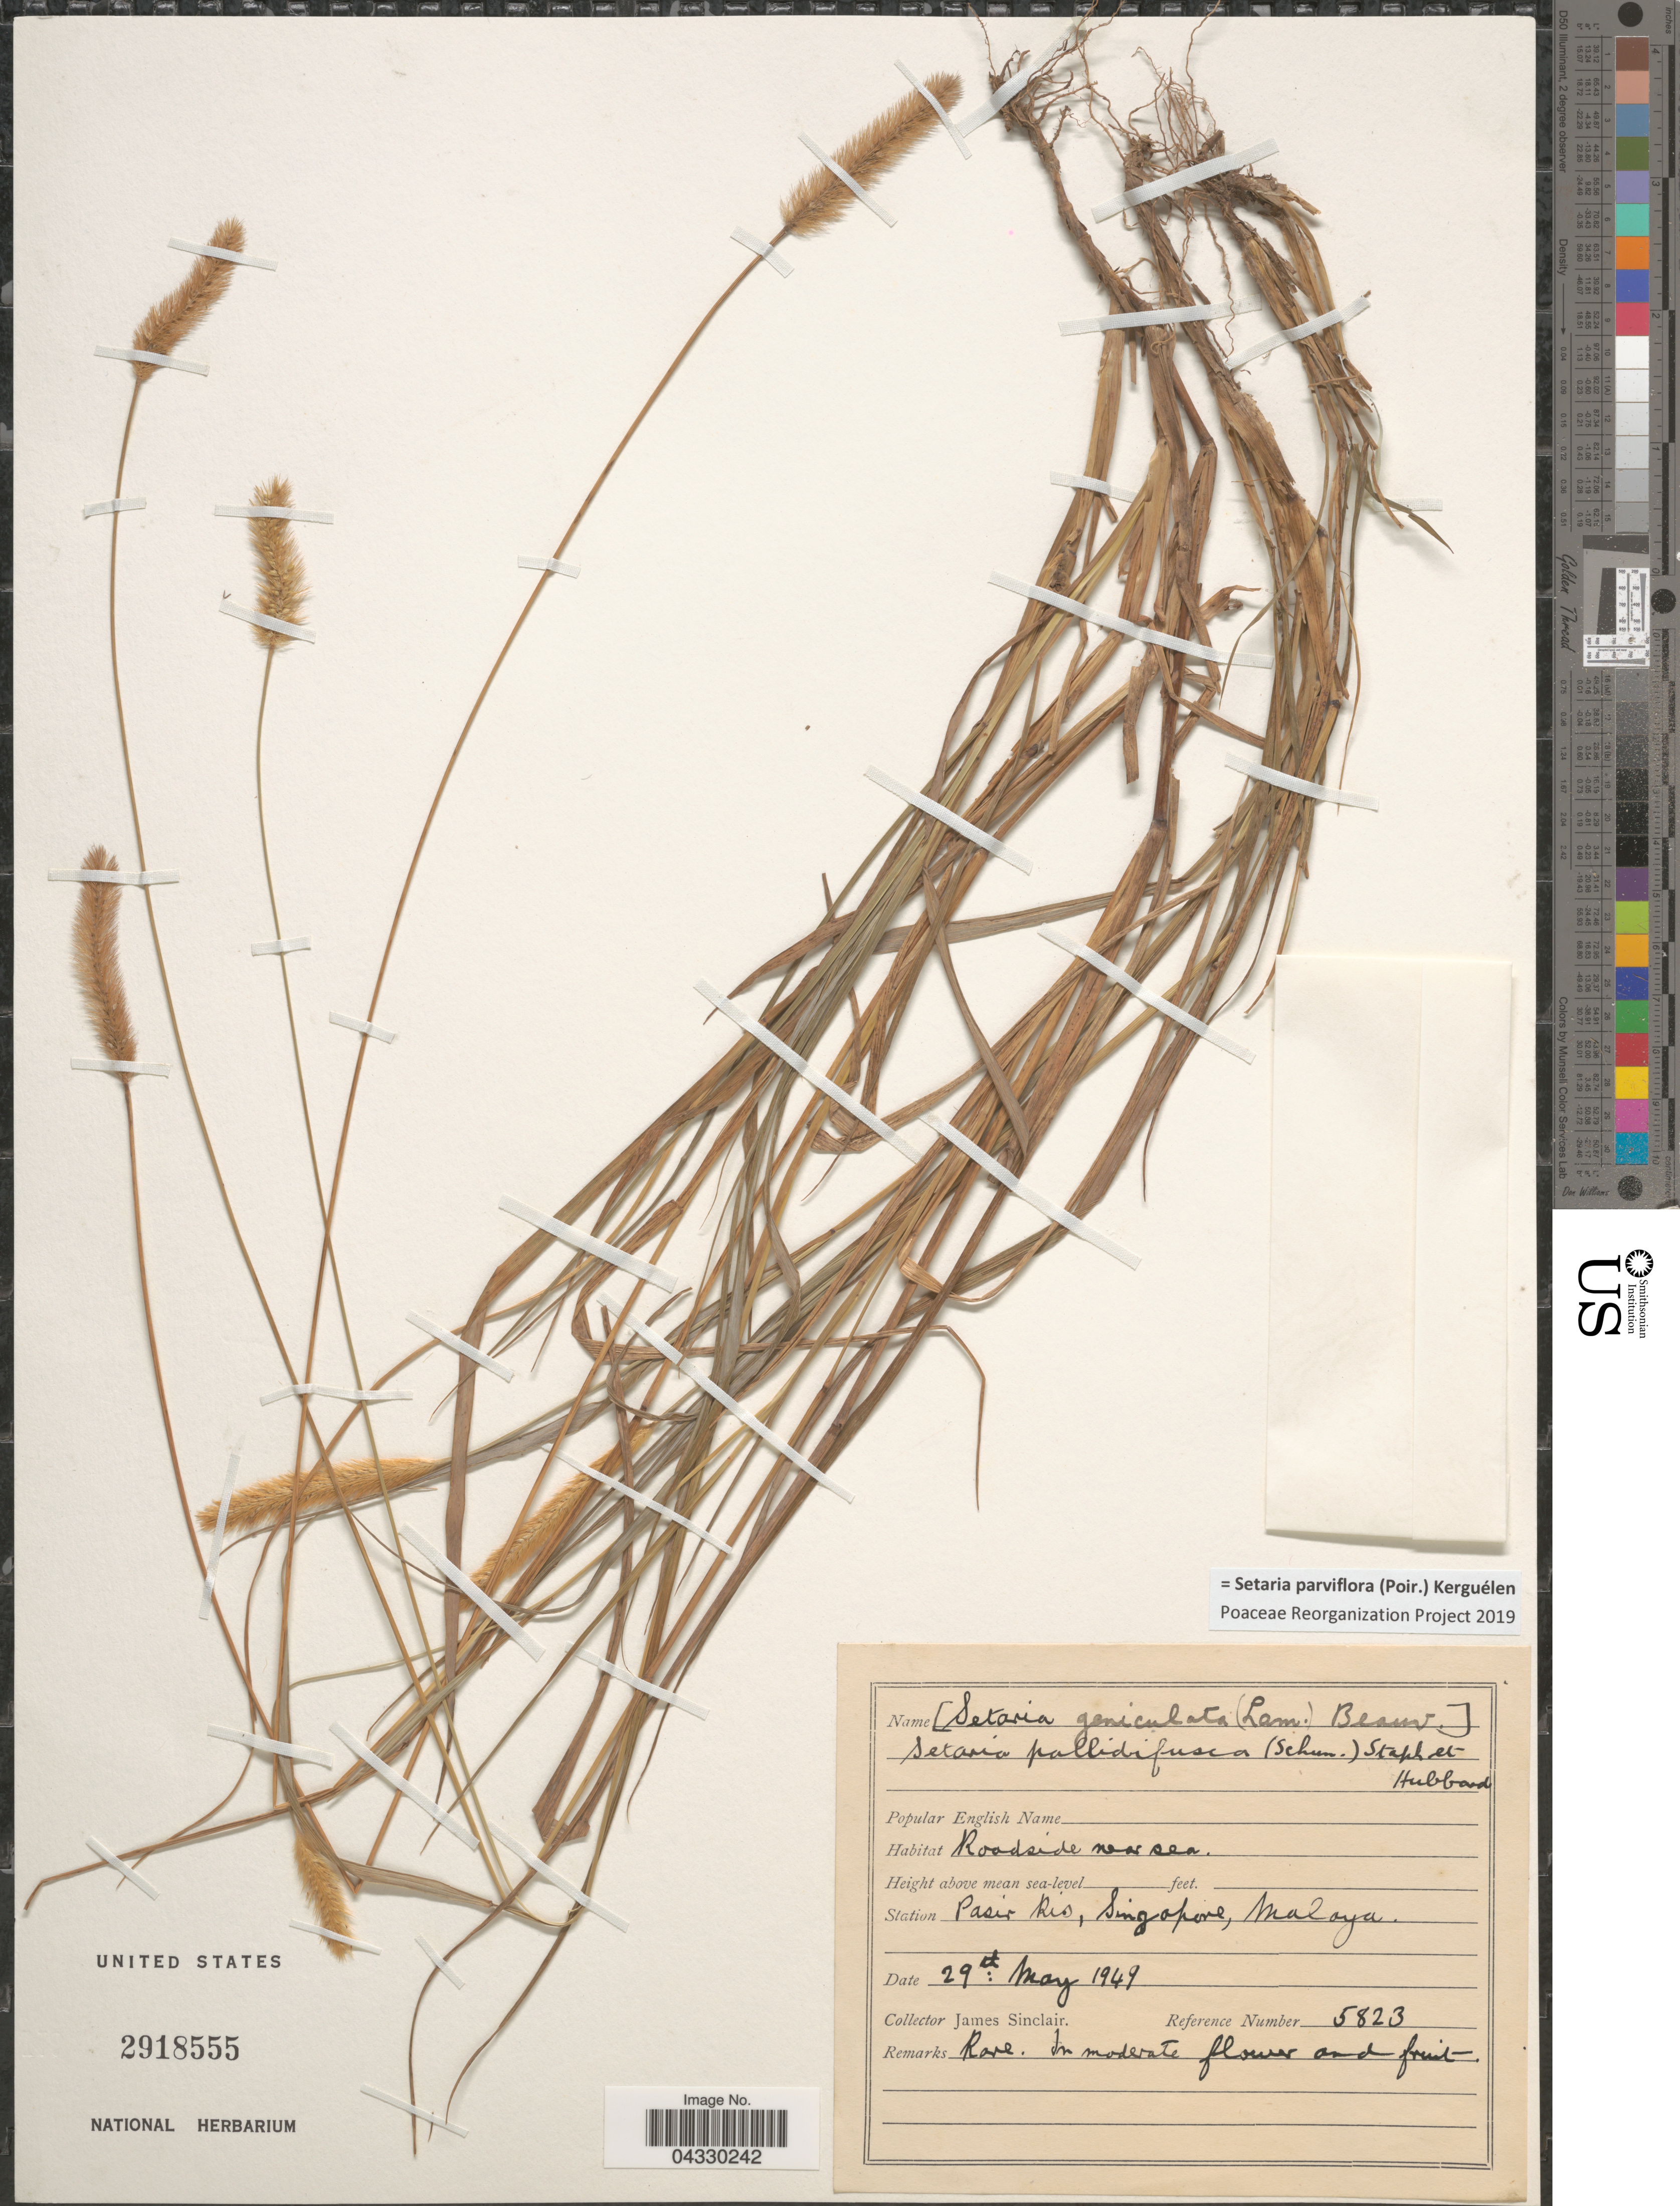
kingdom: Plantae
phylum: Tracheophyta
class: Liliopsida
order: Poales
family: Poaceae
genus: Setaria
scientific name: Setaria parviflora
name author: (Poir.) Kerguélen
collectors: J. Sinclair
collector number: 5823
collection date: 1949-05-29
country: Singapore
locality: Roadside near sea. Pasir Rio, Malaya.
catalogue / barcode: US 2918555